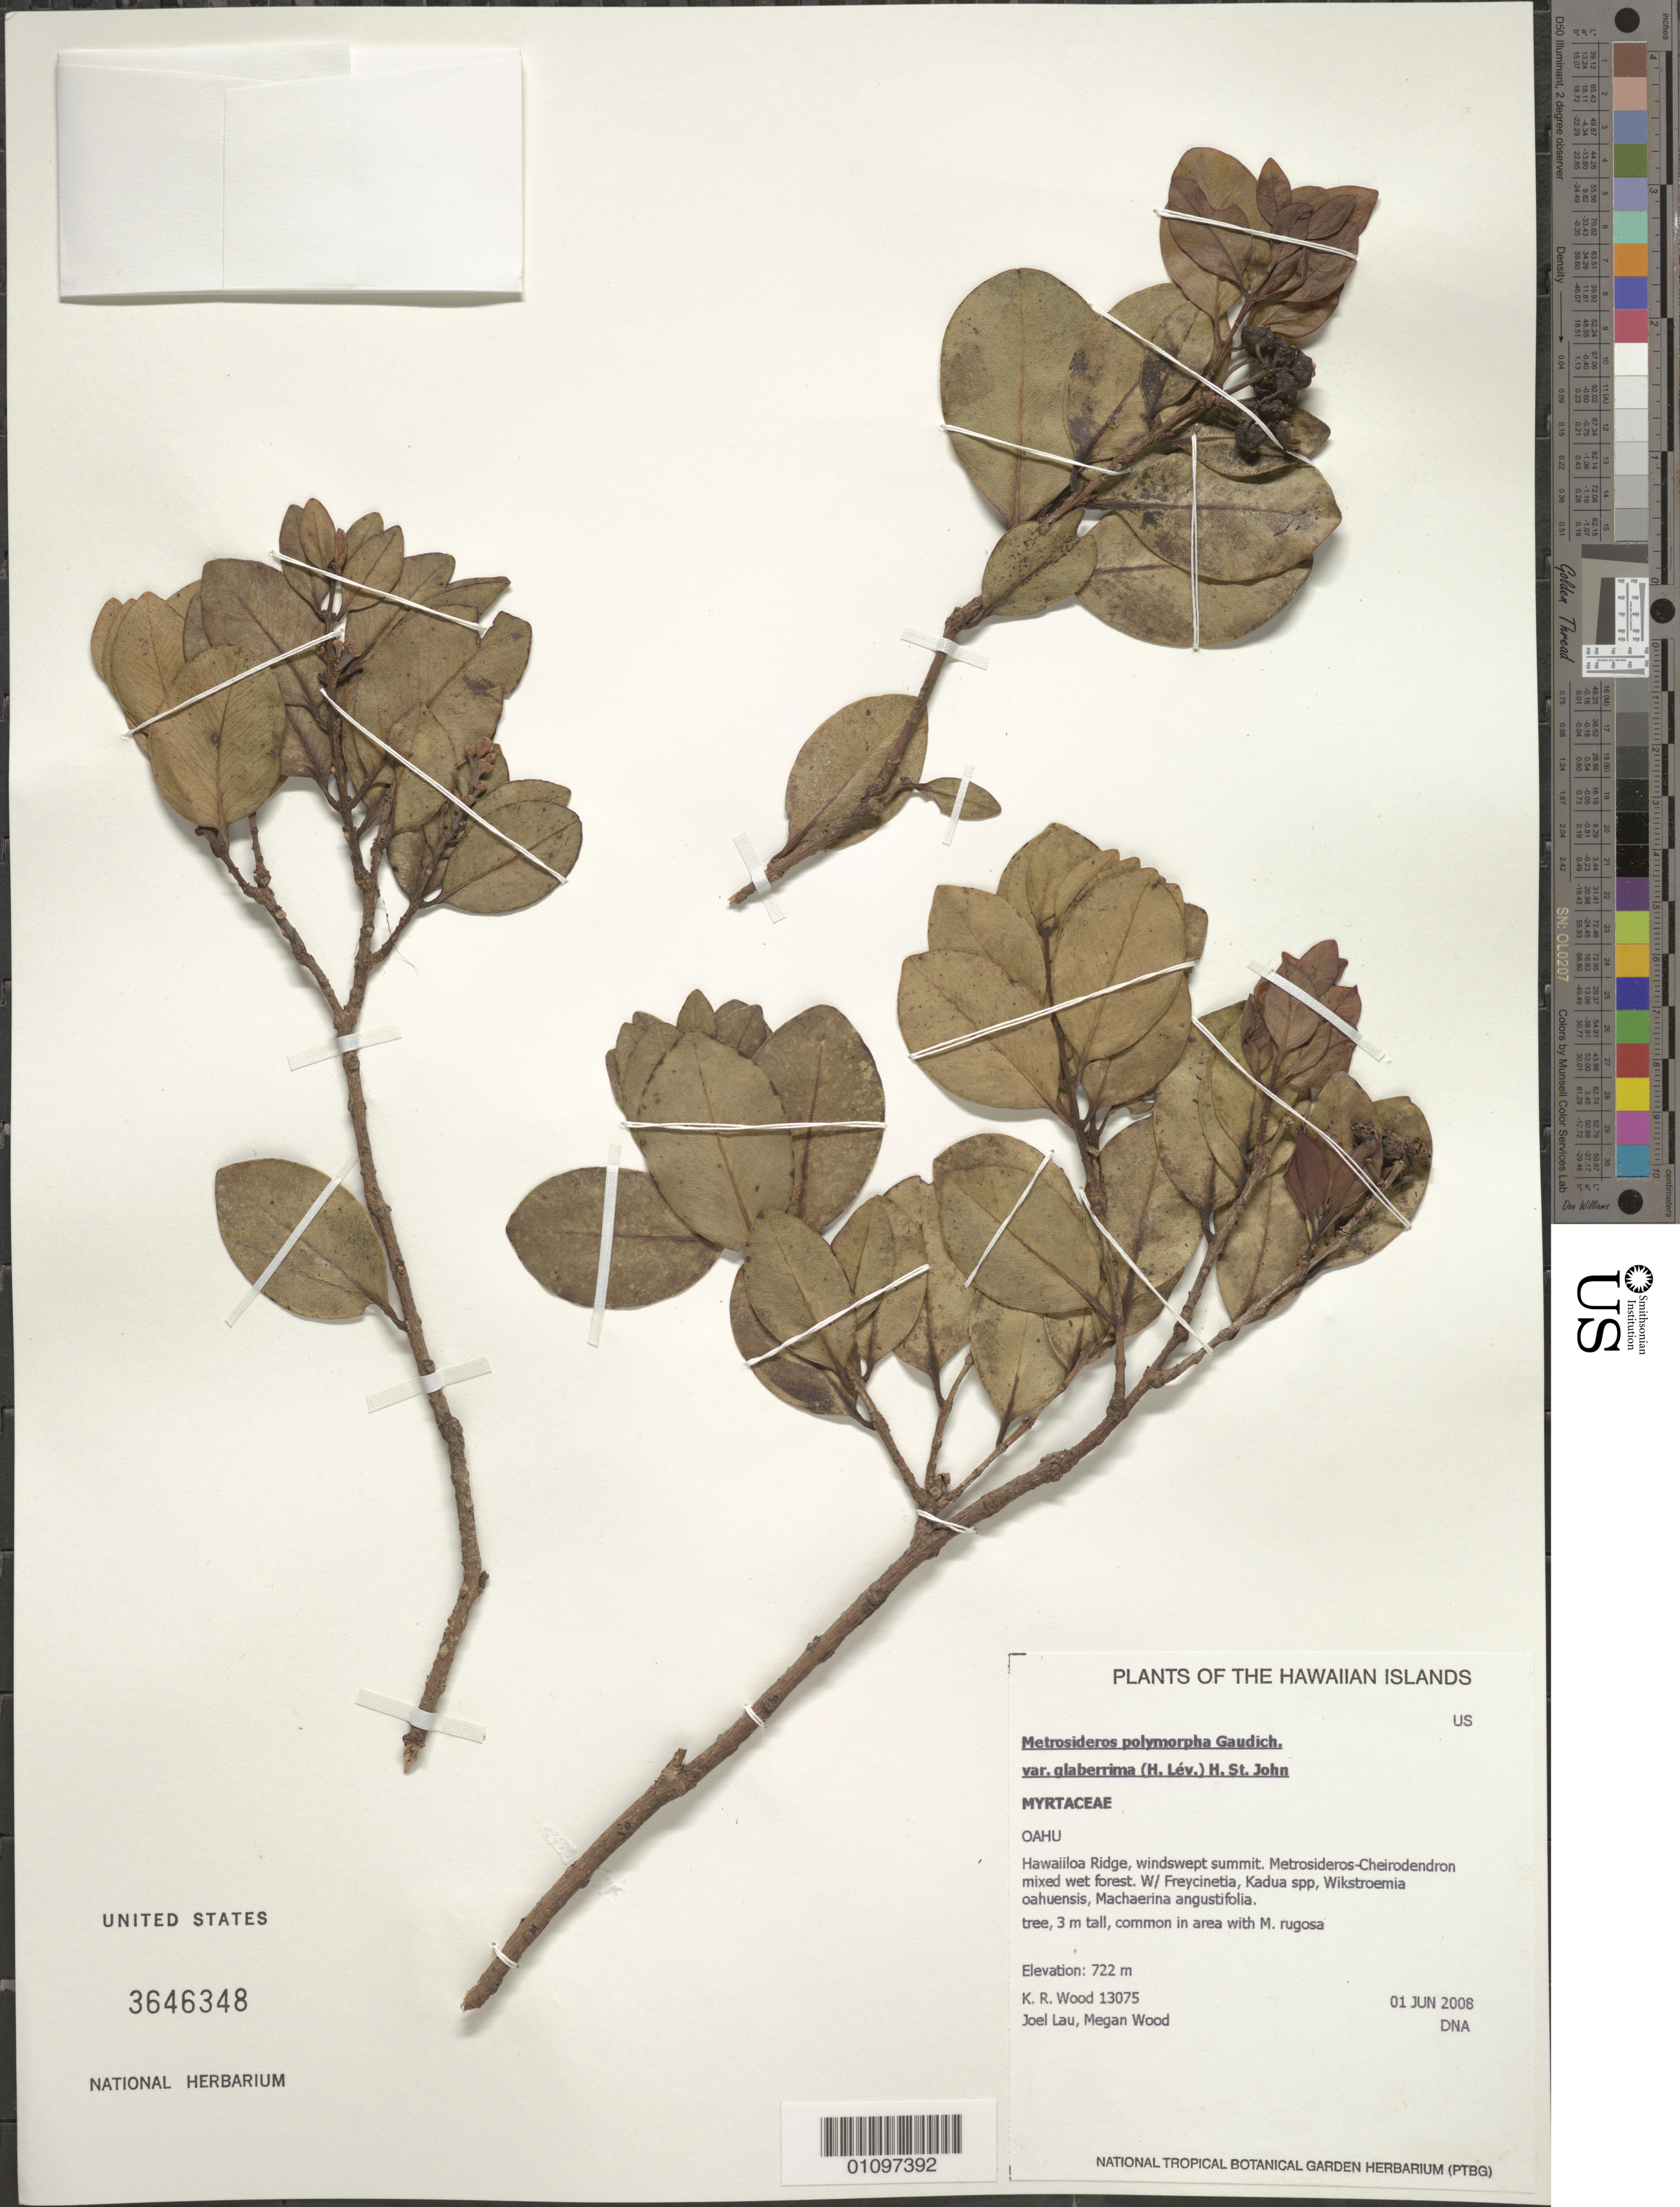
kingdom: Plantae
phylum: Tracheophyta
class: Magnoliopsida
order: Myrtales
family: Myrtaceae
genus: Metrosideros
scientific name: Metrosideros polymorpha var. glaberrima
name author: (H. Lév.) H. St. John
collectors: K. R. Wood, J. Lau & M. Wood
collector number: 13075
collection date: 2008-06-01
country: United States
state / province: Hawaii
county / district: Honolulu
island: Oahu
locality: Hawaiiloa Ridge, windswept summit.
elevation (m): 722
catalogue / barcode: US 3646348